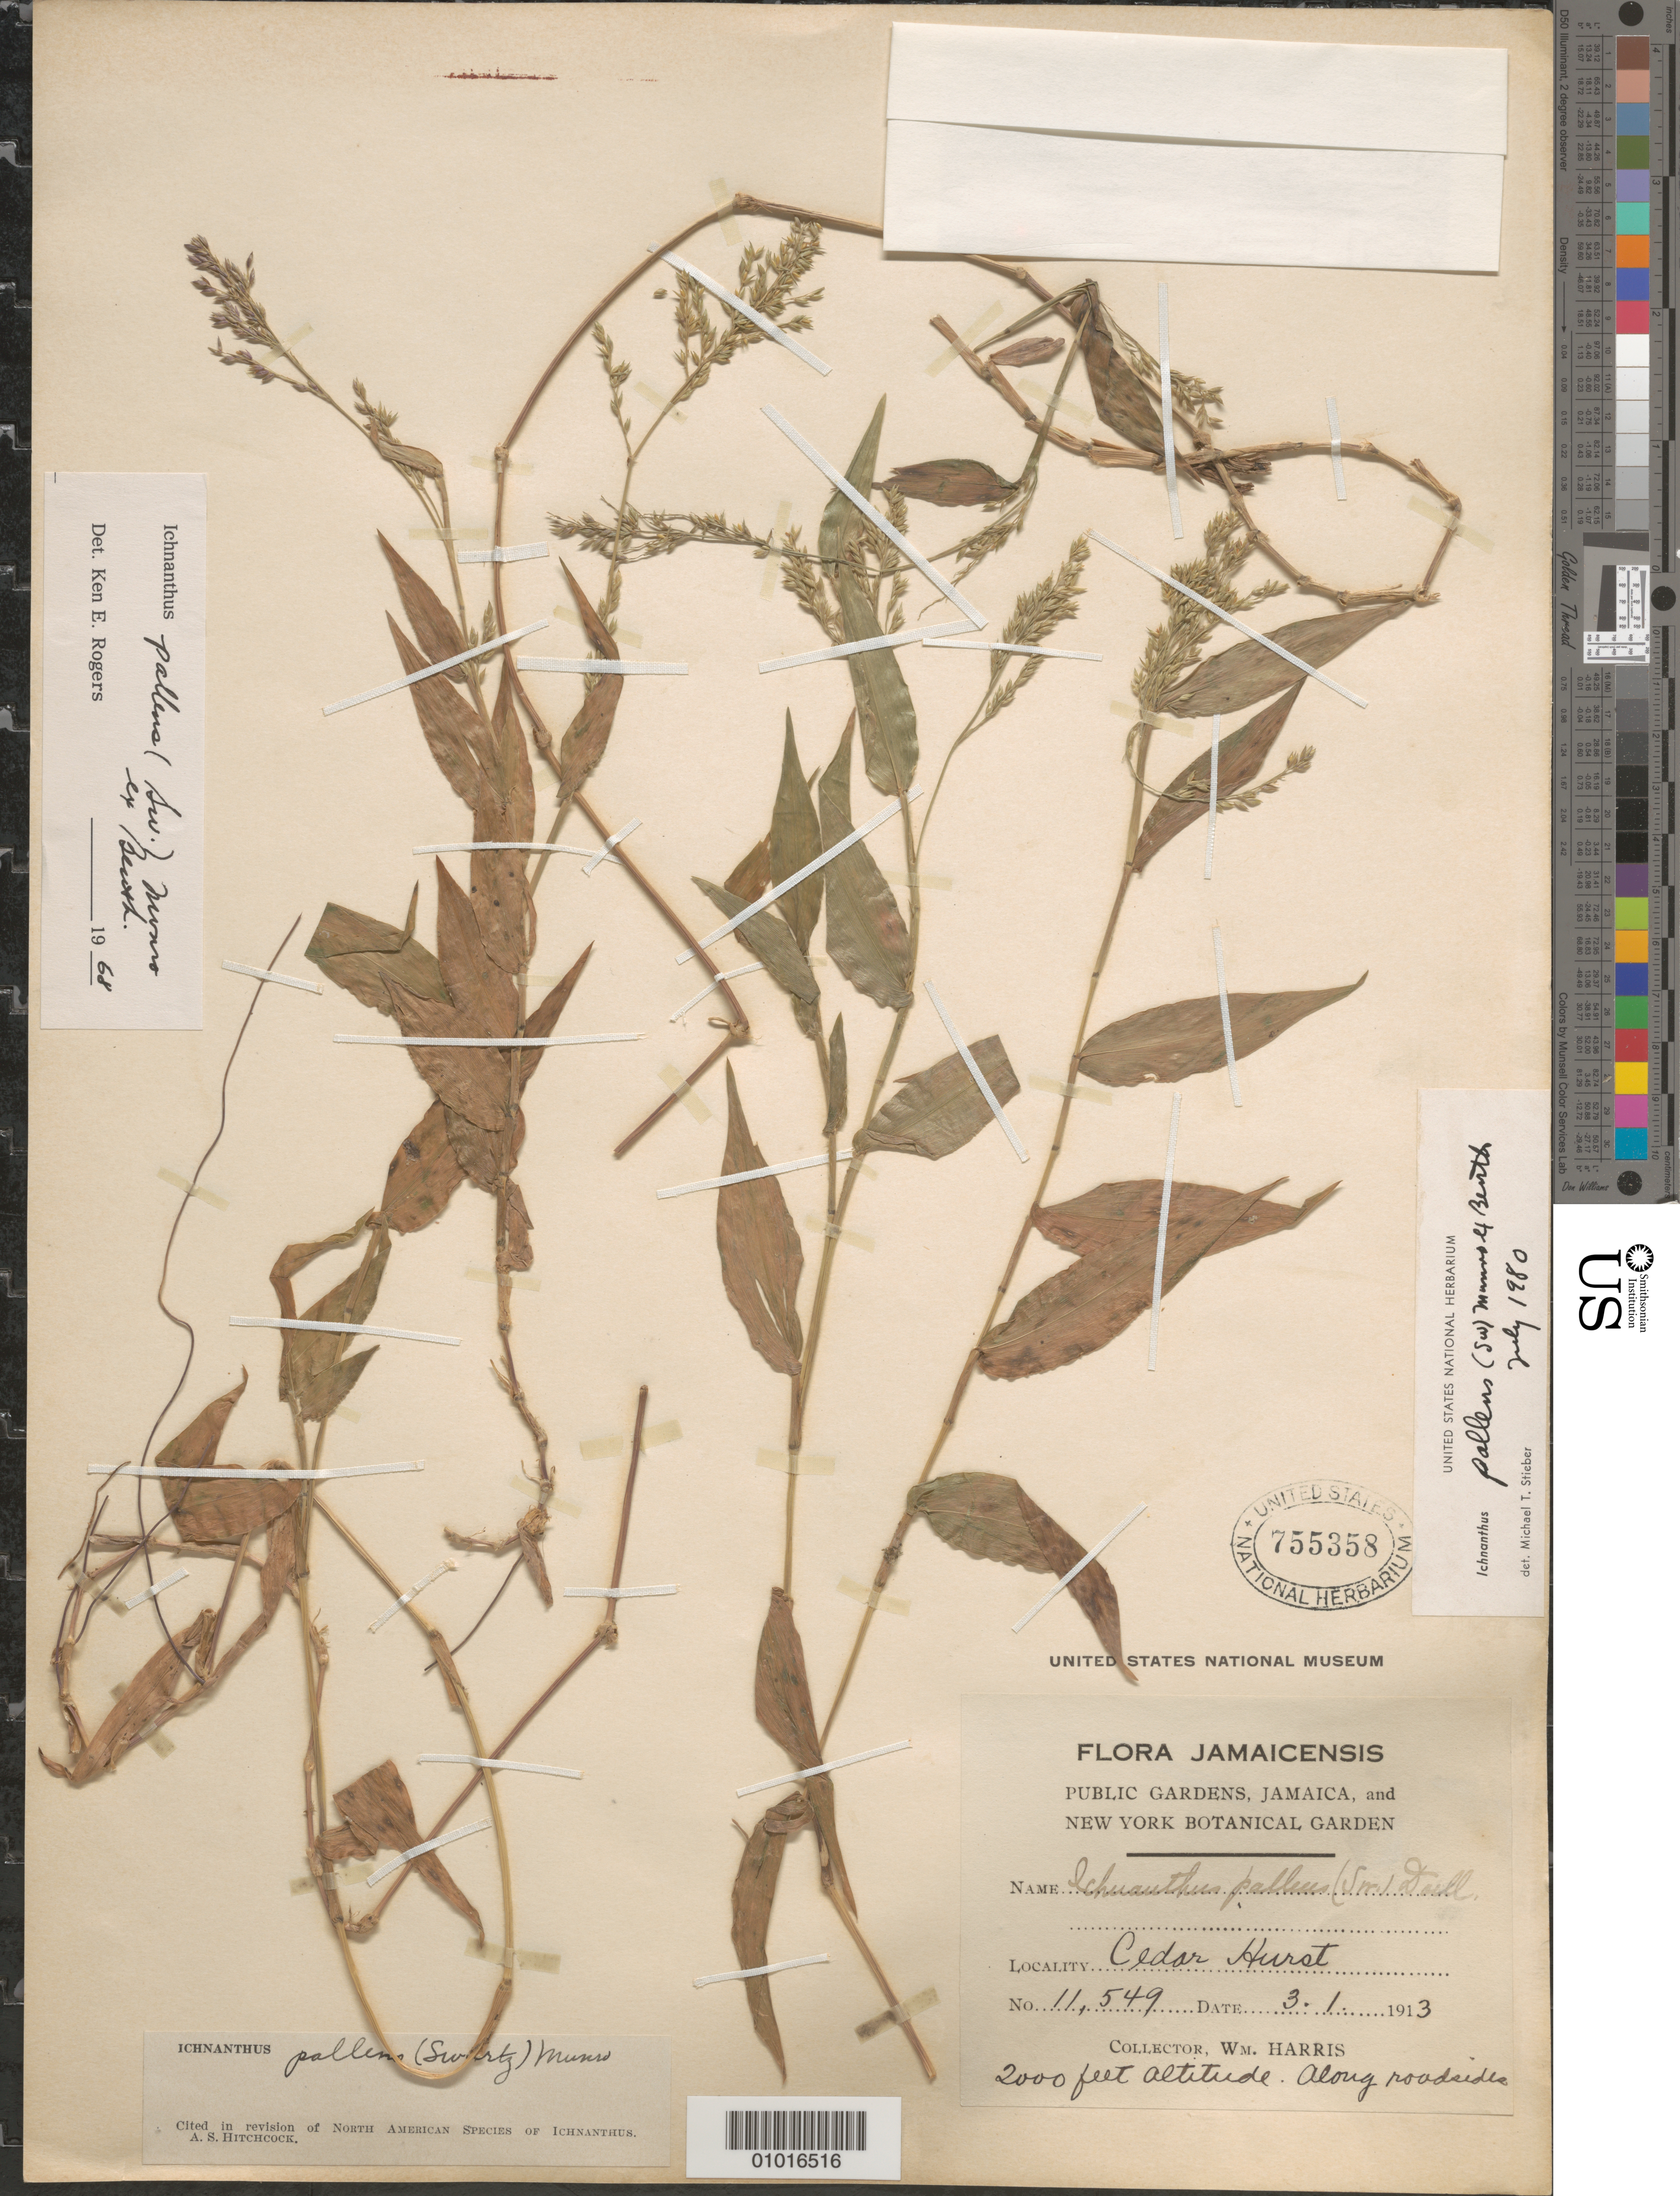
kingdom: Plantae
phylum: Tracheophyta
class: Liliopsida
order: Poales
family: Poaceae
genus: Ichnanthus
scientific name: Ichnanthus pallens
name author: (Sw.) Munro ex Benth.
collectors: W. H. Harris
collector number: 11549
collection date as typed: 03 Jan 1913 or 01 Mar 1913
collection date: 1913-01-03 or 1913-03-01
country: Jamaica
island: Jamaica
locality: Cedar Hurst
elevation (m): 610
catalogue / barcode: US 755358